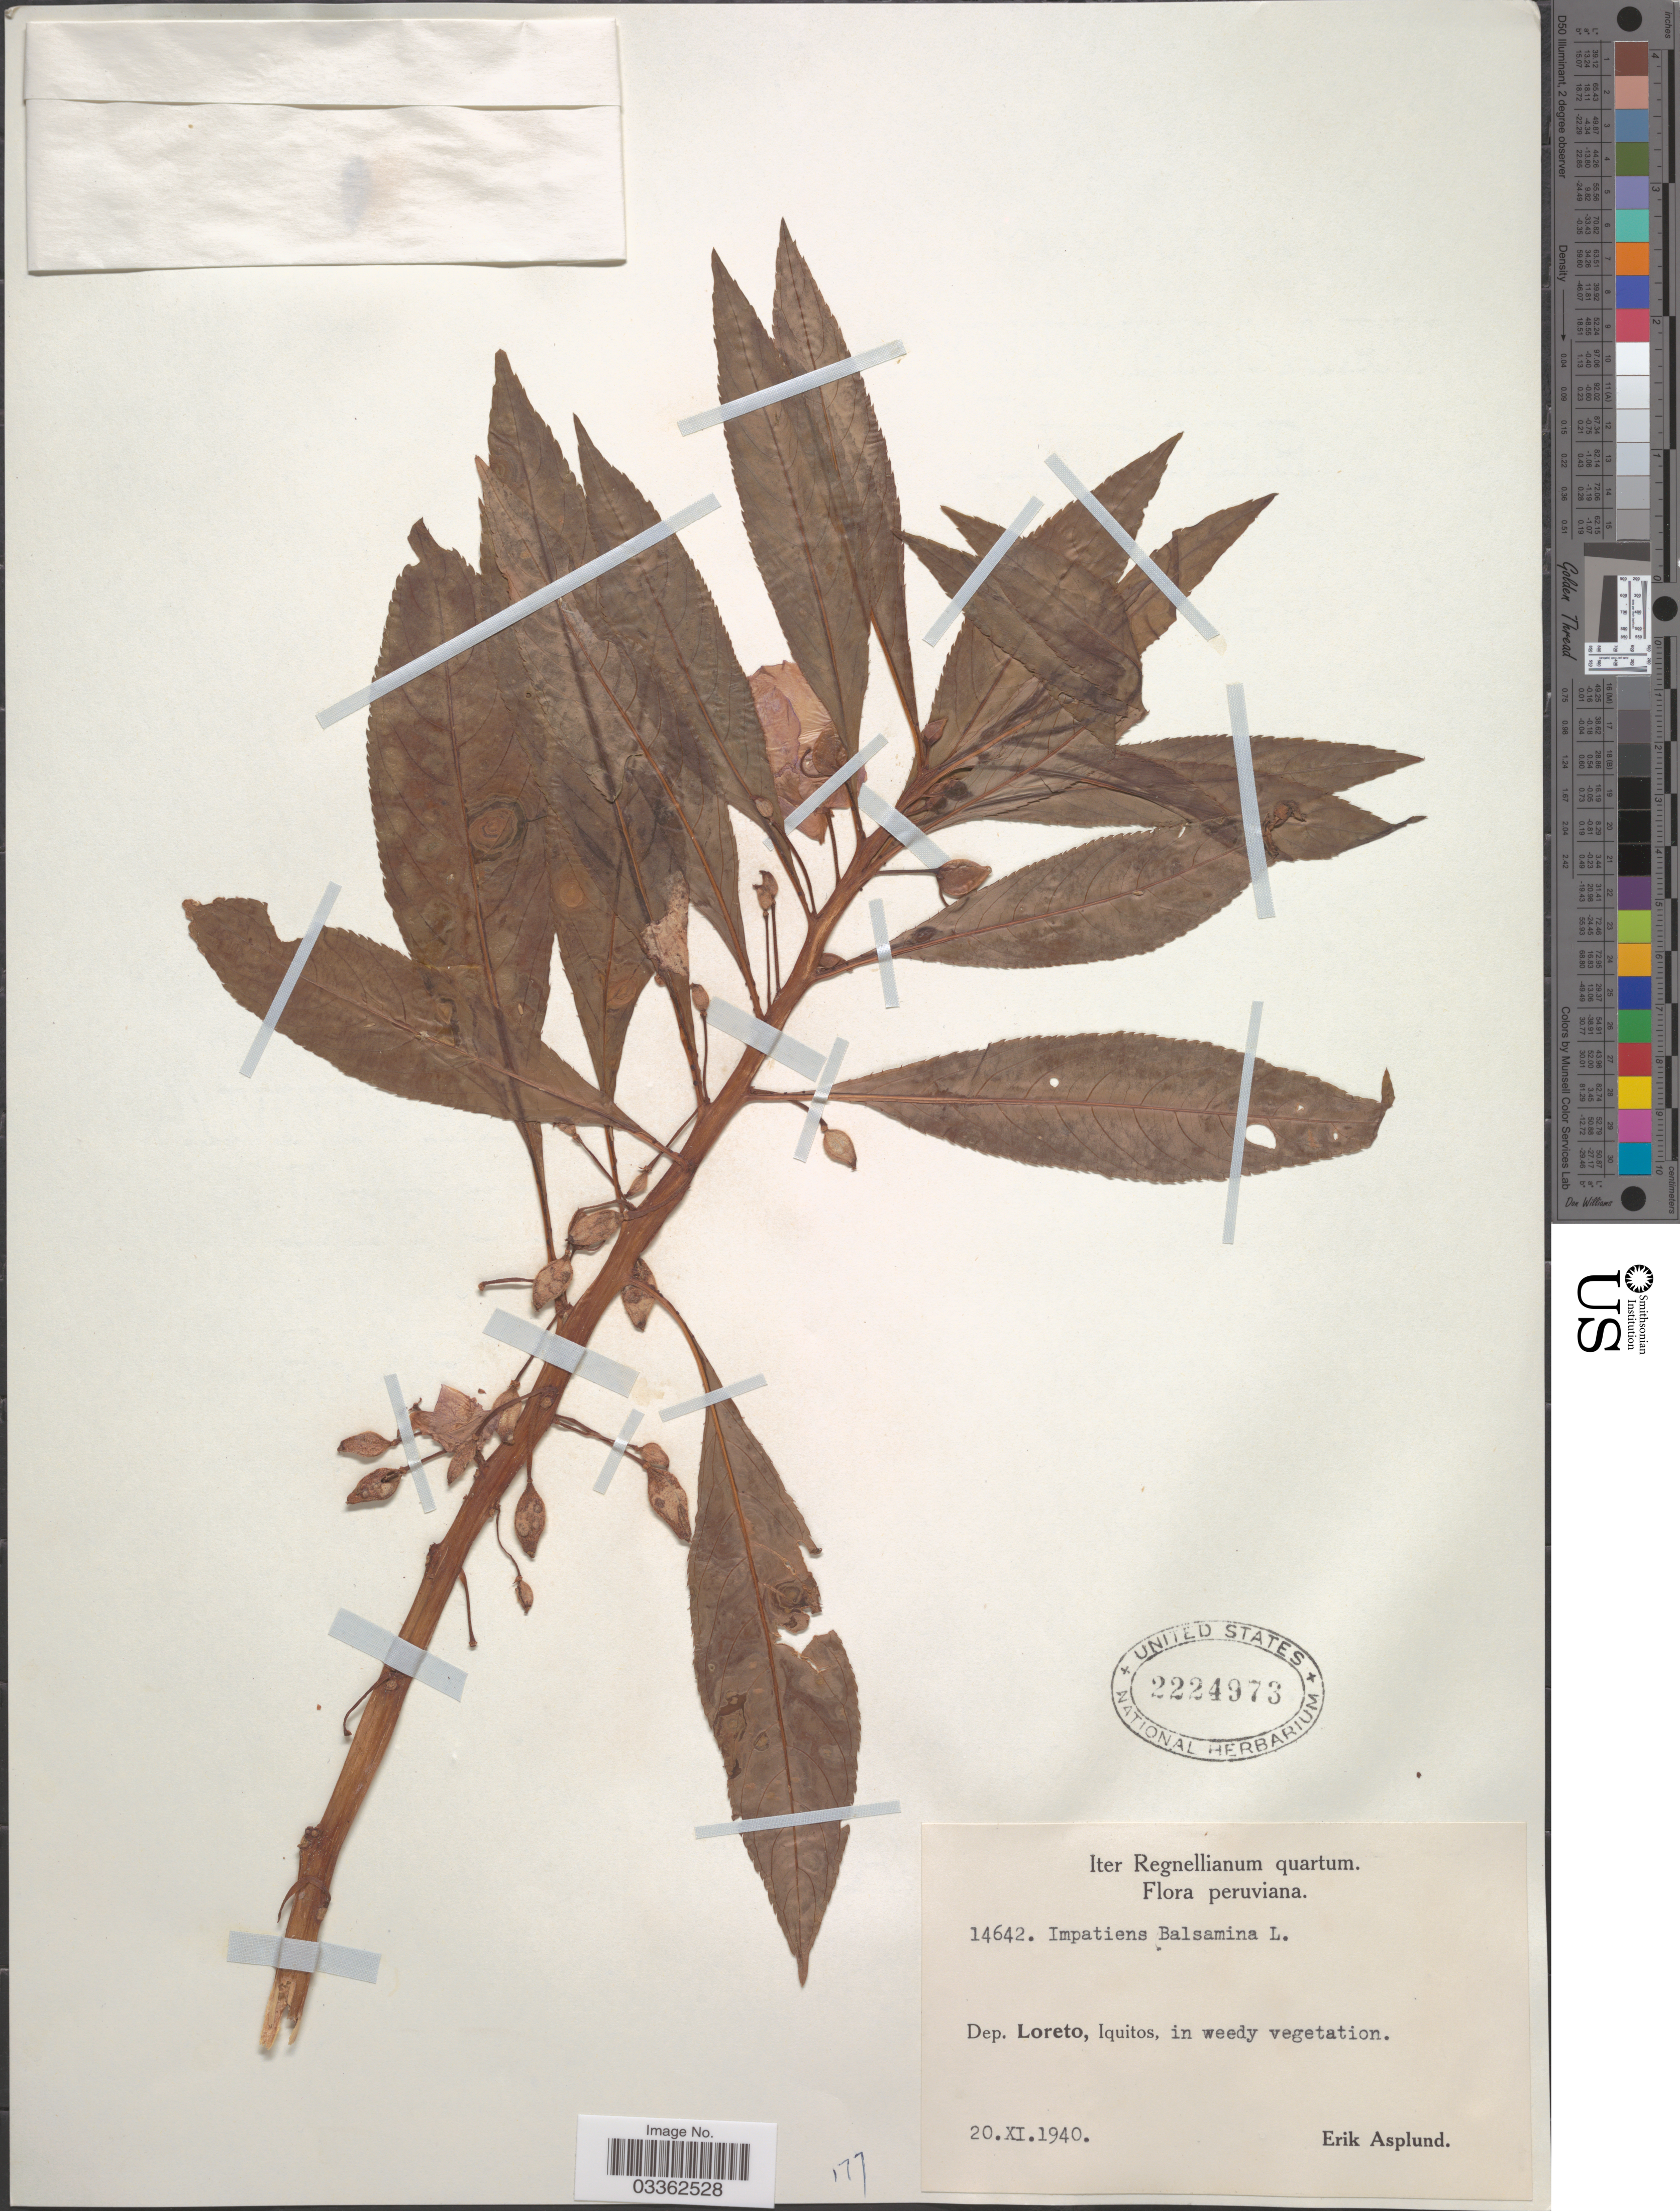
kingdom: Plantae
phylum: Tracheophyta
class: Magnoliopsida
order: Ericales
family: Balsaminaceae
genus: Impatiens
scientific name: Impatiens balsamina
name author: L.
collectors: E. Asplund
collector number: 14642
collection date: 1940-11-20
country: Peru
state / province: Loreto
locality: Dep. Loreto, Iquitos.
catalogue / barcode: US 2224973